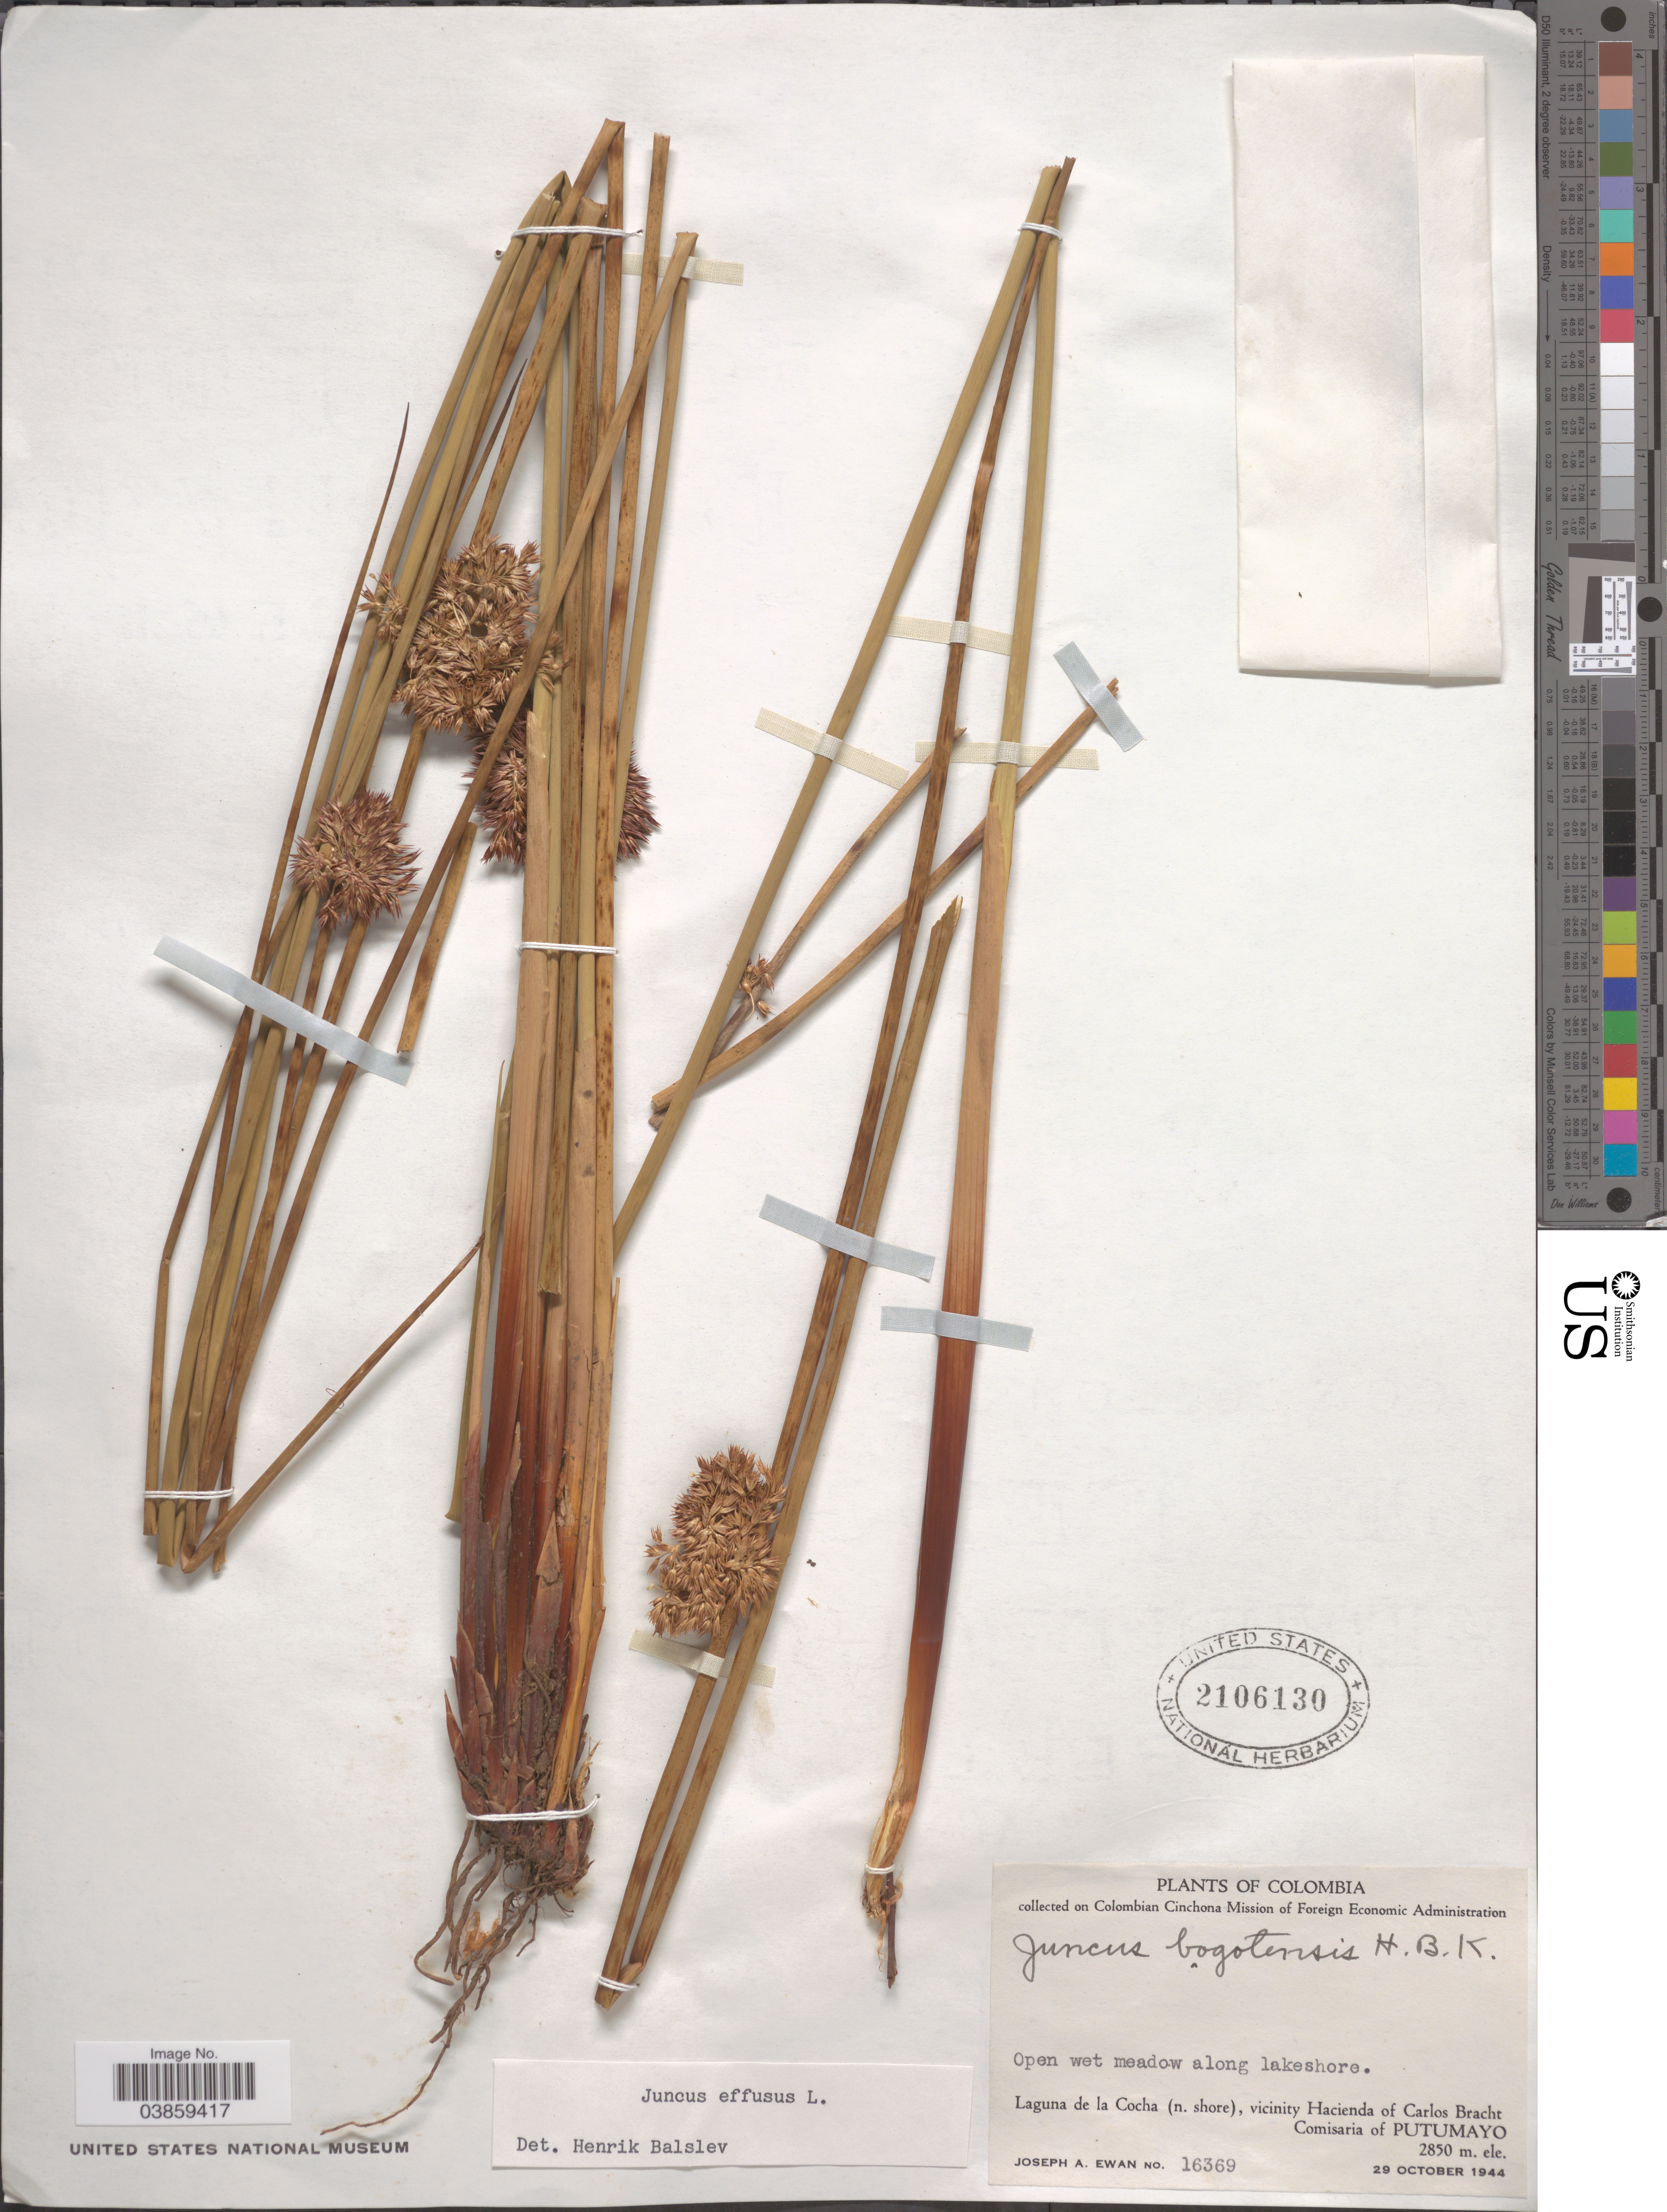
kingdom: Plantae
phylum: Tracheophyta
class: Liliopsida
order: Poales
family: Juncaceae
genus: Juncus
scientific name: Juncus effusus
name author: L.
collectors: J. A. Ewan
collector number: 16369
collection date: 1944-10-29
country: Colombia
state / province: Putumayo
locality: Laguna de la Cocha (n. shore), vicinity Hacienda of Carlos Bracht. Comisaria of Putumayo.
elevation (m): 2850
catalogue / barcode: US 2106130